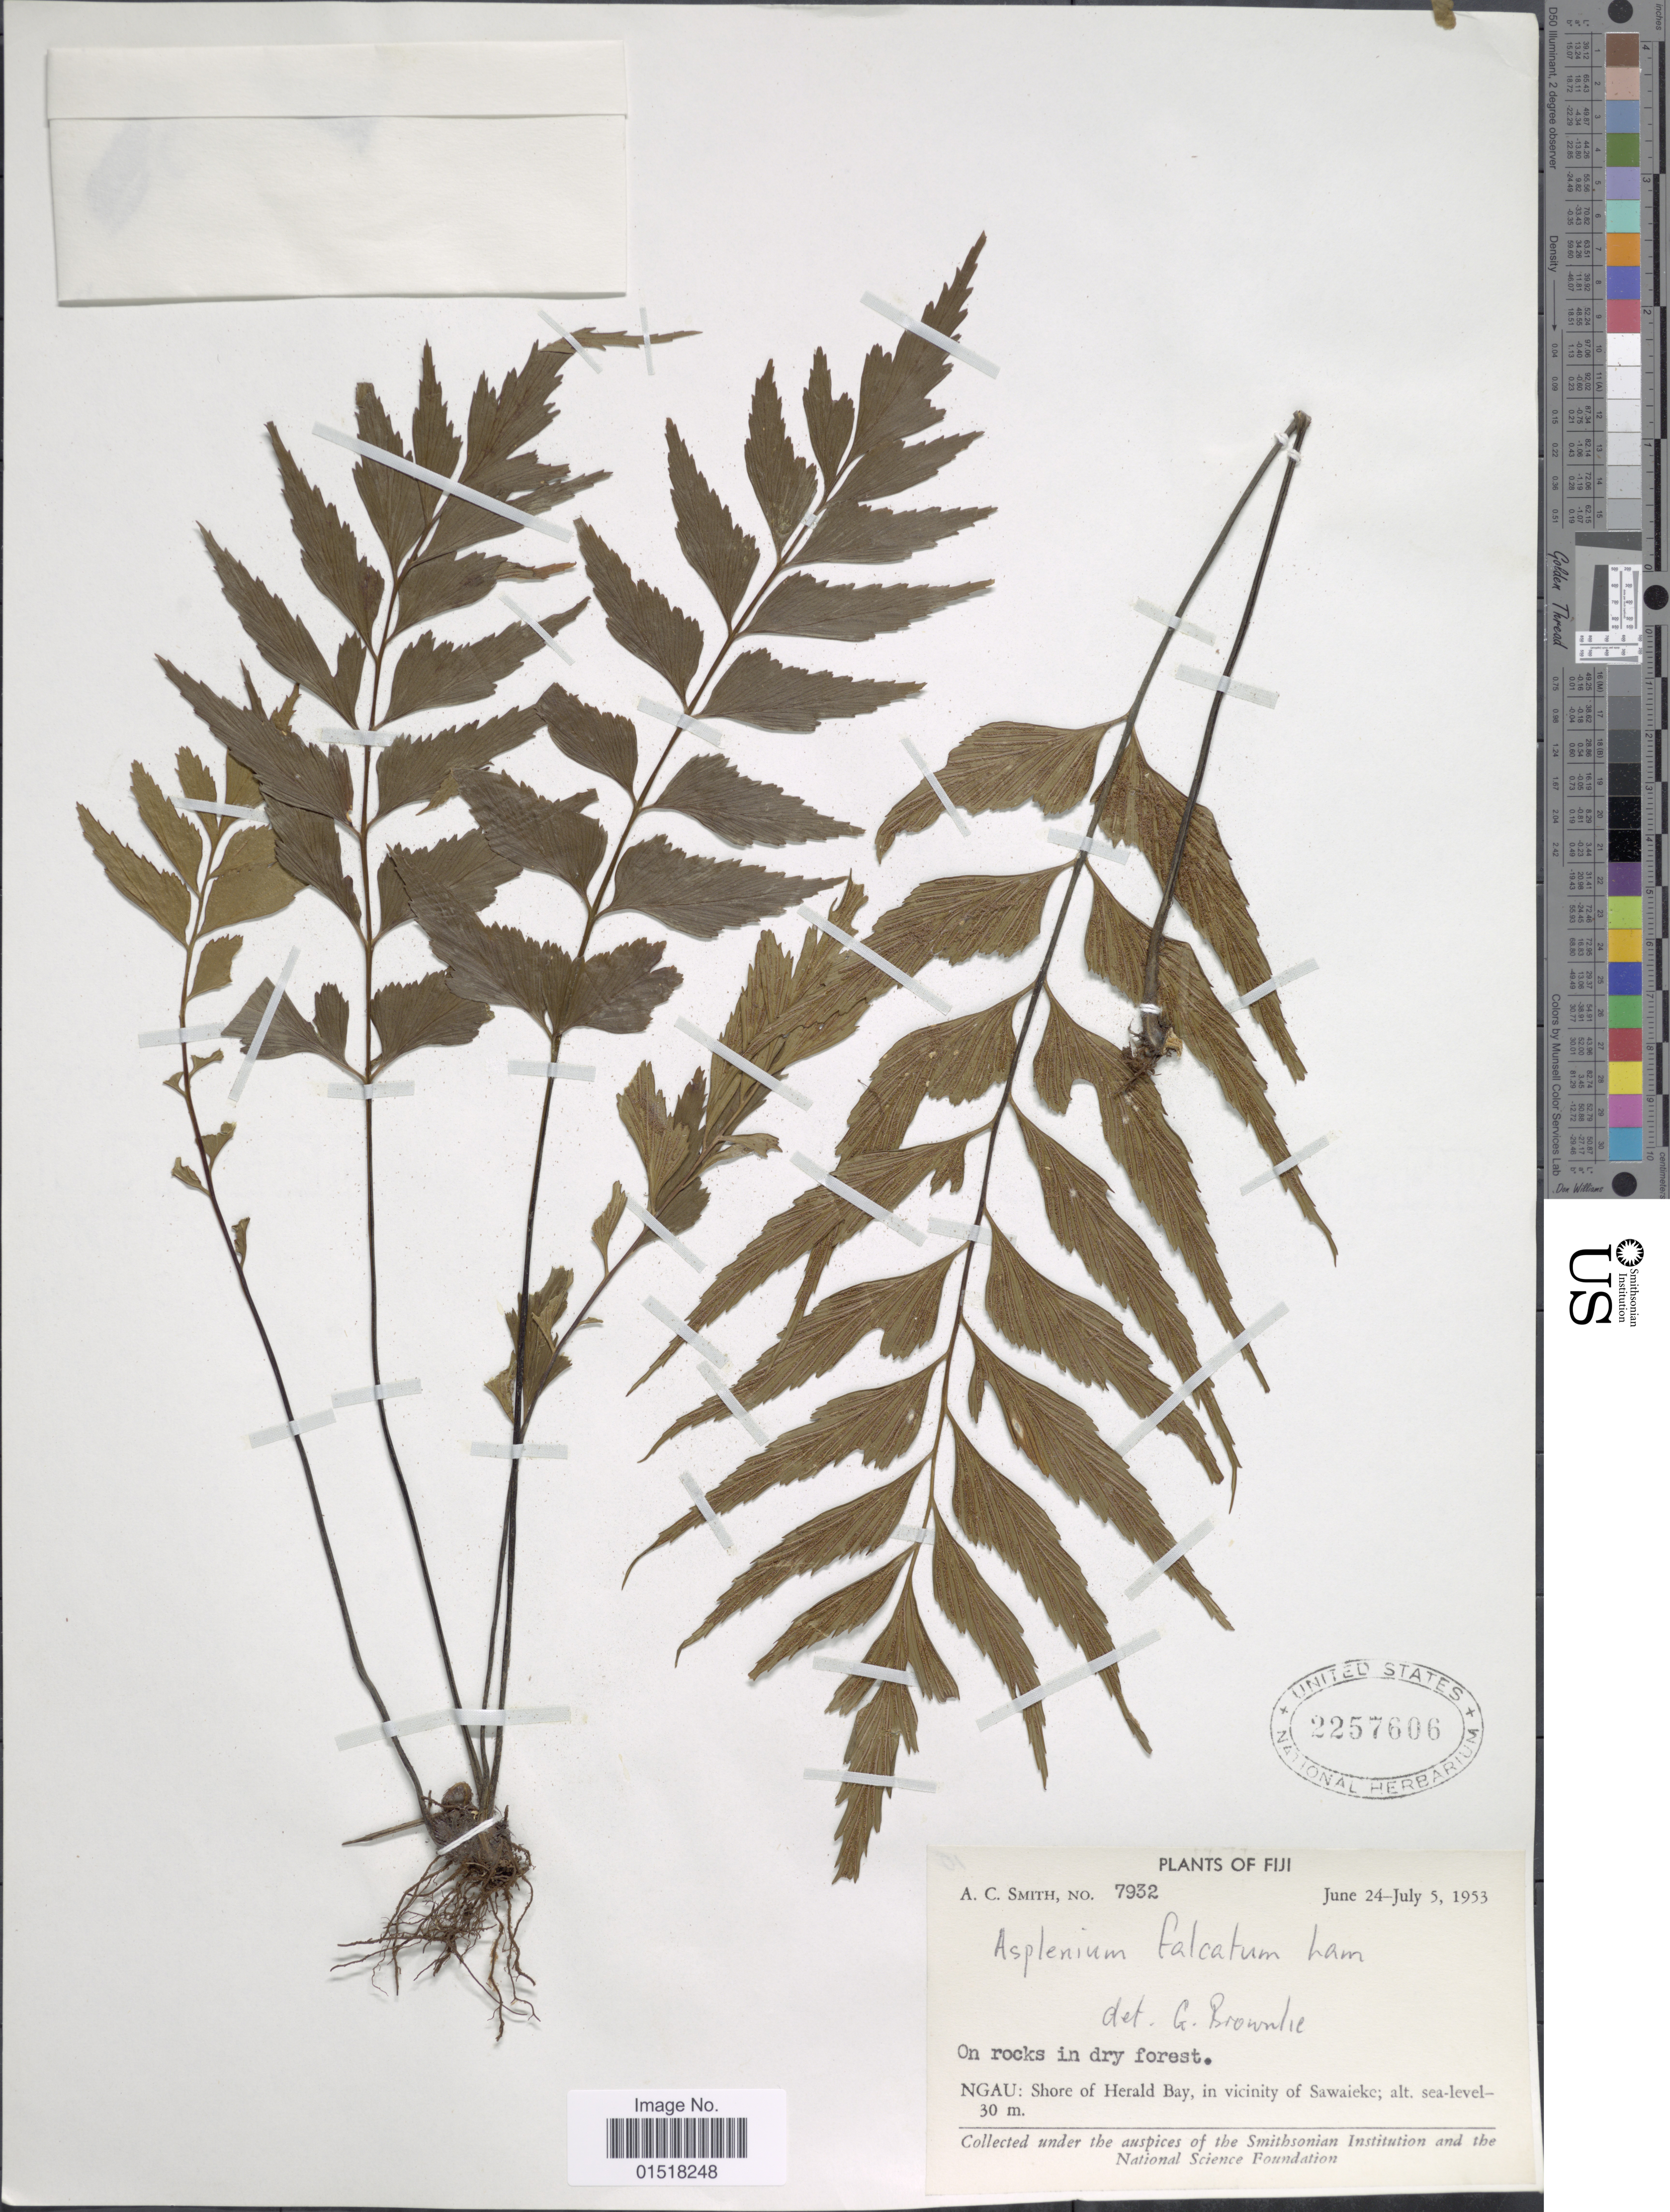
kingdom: Plantae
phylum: Tracheophyta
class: Polypodiopsida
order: Polypodiales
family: Aspleniaceae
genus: Asplenium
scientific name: Asplenium polyodon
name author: G. Forst.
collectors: A. C. Smith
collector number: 7932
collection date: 1953-06-24/1953-07-05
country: Fiji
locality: Ngau: Shore of Herald Bay, in vicinity of Sawaieke.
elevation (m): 30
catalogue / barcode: US 2257606